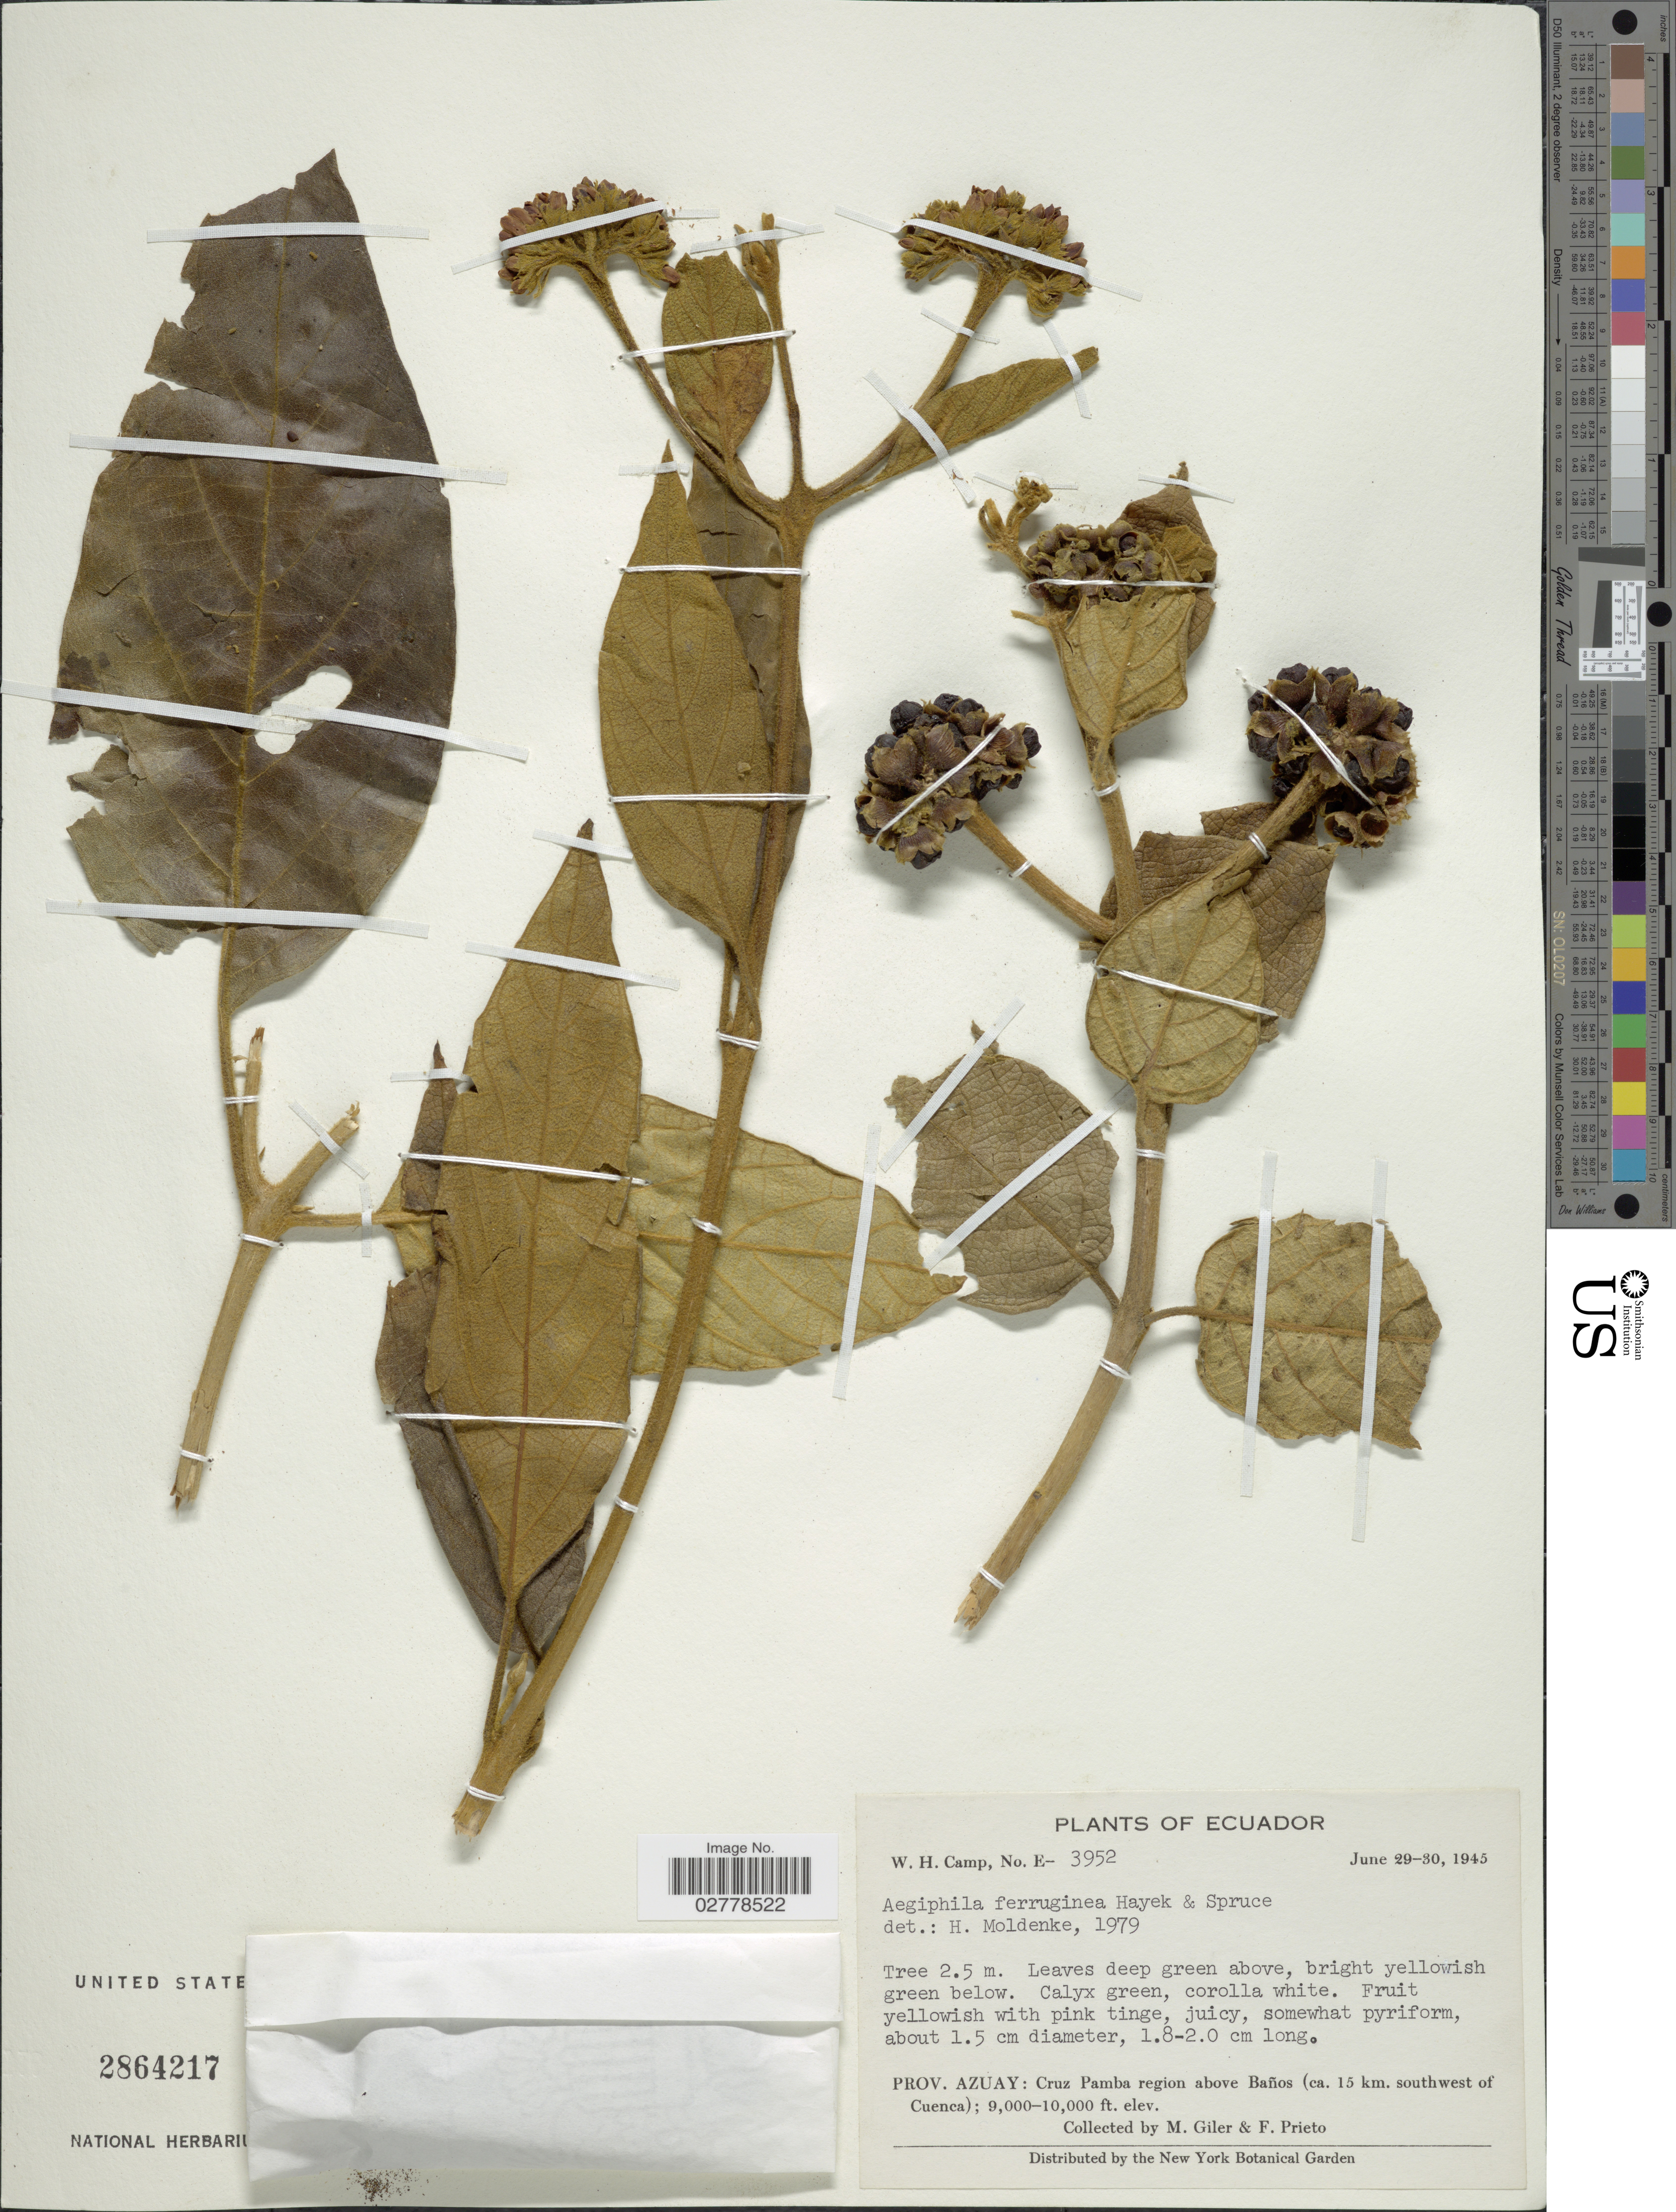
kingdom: Plantae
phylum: Tracheophyta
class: Magnoliopsida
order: Lamiales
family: Lamiaceae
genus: Aegiphila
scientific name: Aegiphila ferruginea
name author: Hayek & Spruce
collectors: M. Gíler & F. Prieto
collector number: E-3952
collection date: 1945-06-29/1945-06-30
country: Ecuador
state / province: Azuay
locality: Cruz Pamba region above Baños (ca. 15 km. southwest of Cuenca).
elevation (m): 2743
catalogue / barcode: US 2864217